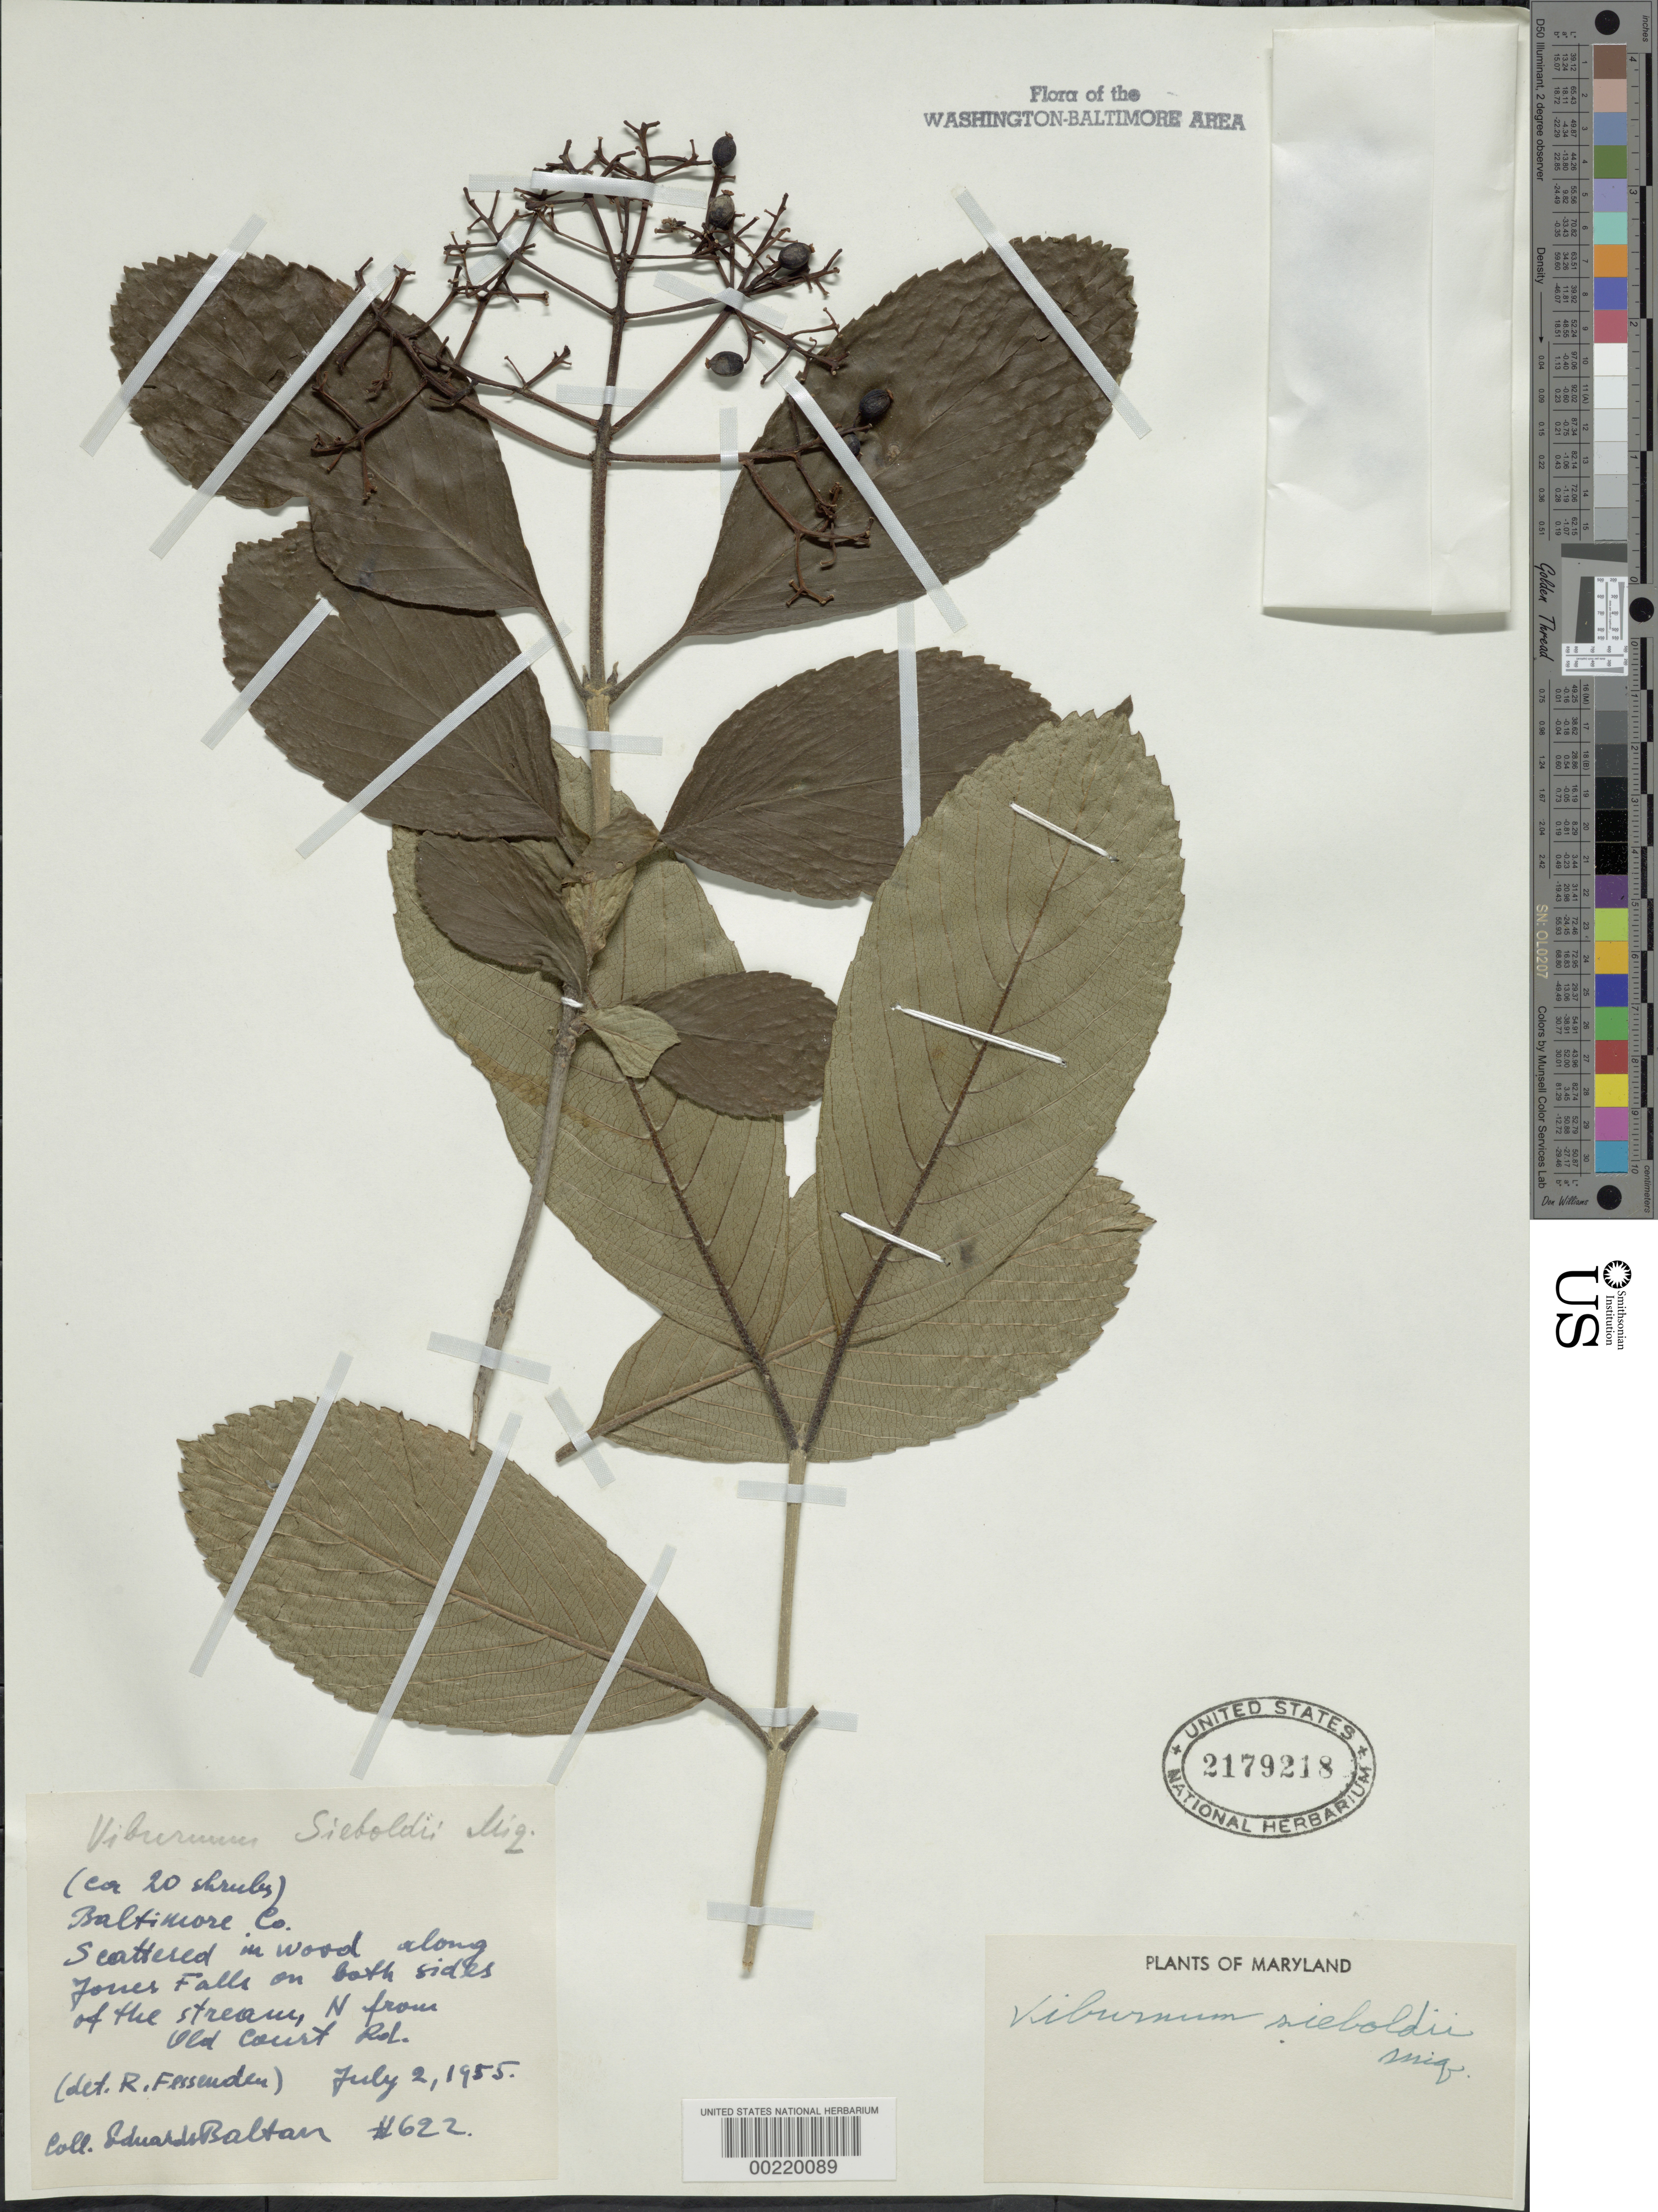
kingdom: Plantae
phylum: Tracheophyta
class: Magnoliopsida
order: Dipsacales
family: Viburnaceae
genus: Viburnum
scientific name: Viburnum sieboldii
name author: Miq.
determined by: Fessenden, G. R.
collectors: E. Baltars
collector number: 622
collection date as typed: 02 Jul 1955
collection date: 1955-07-02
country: United States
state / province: Maryland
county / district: City of Baltimore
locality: Along Jones Falls, N from Old Court House Rd.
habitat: Wood, on both sides of the stream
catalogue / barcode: US 2179218